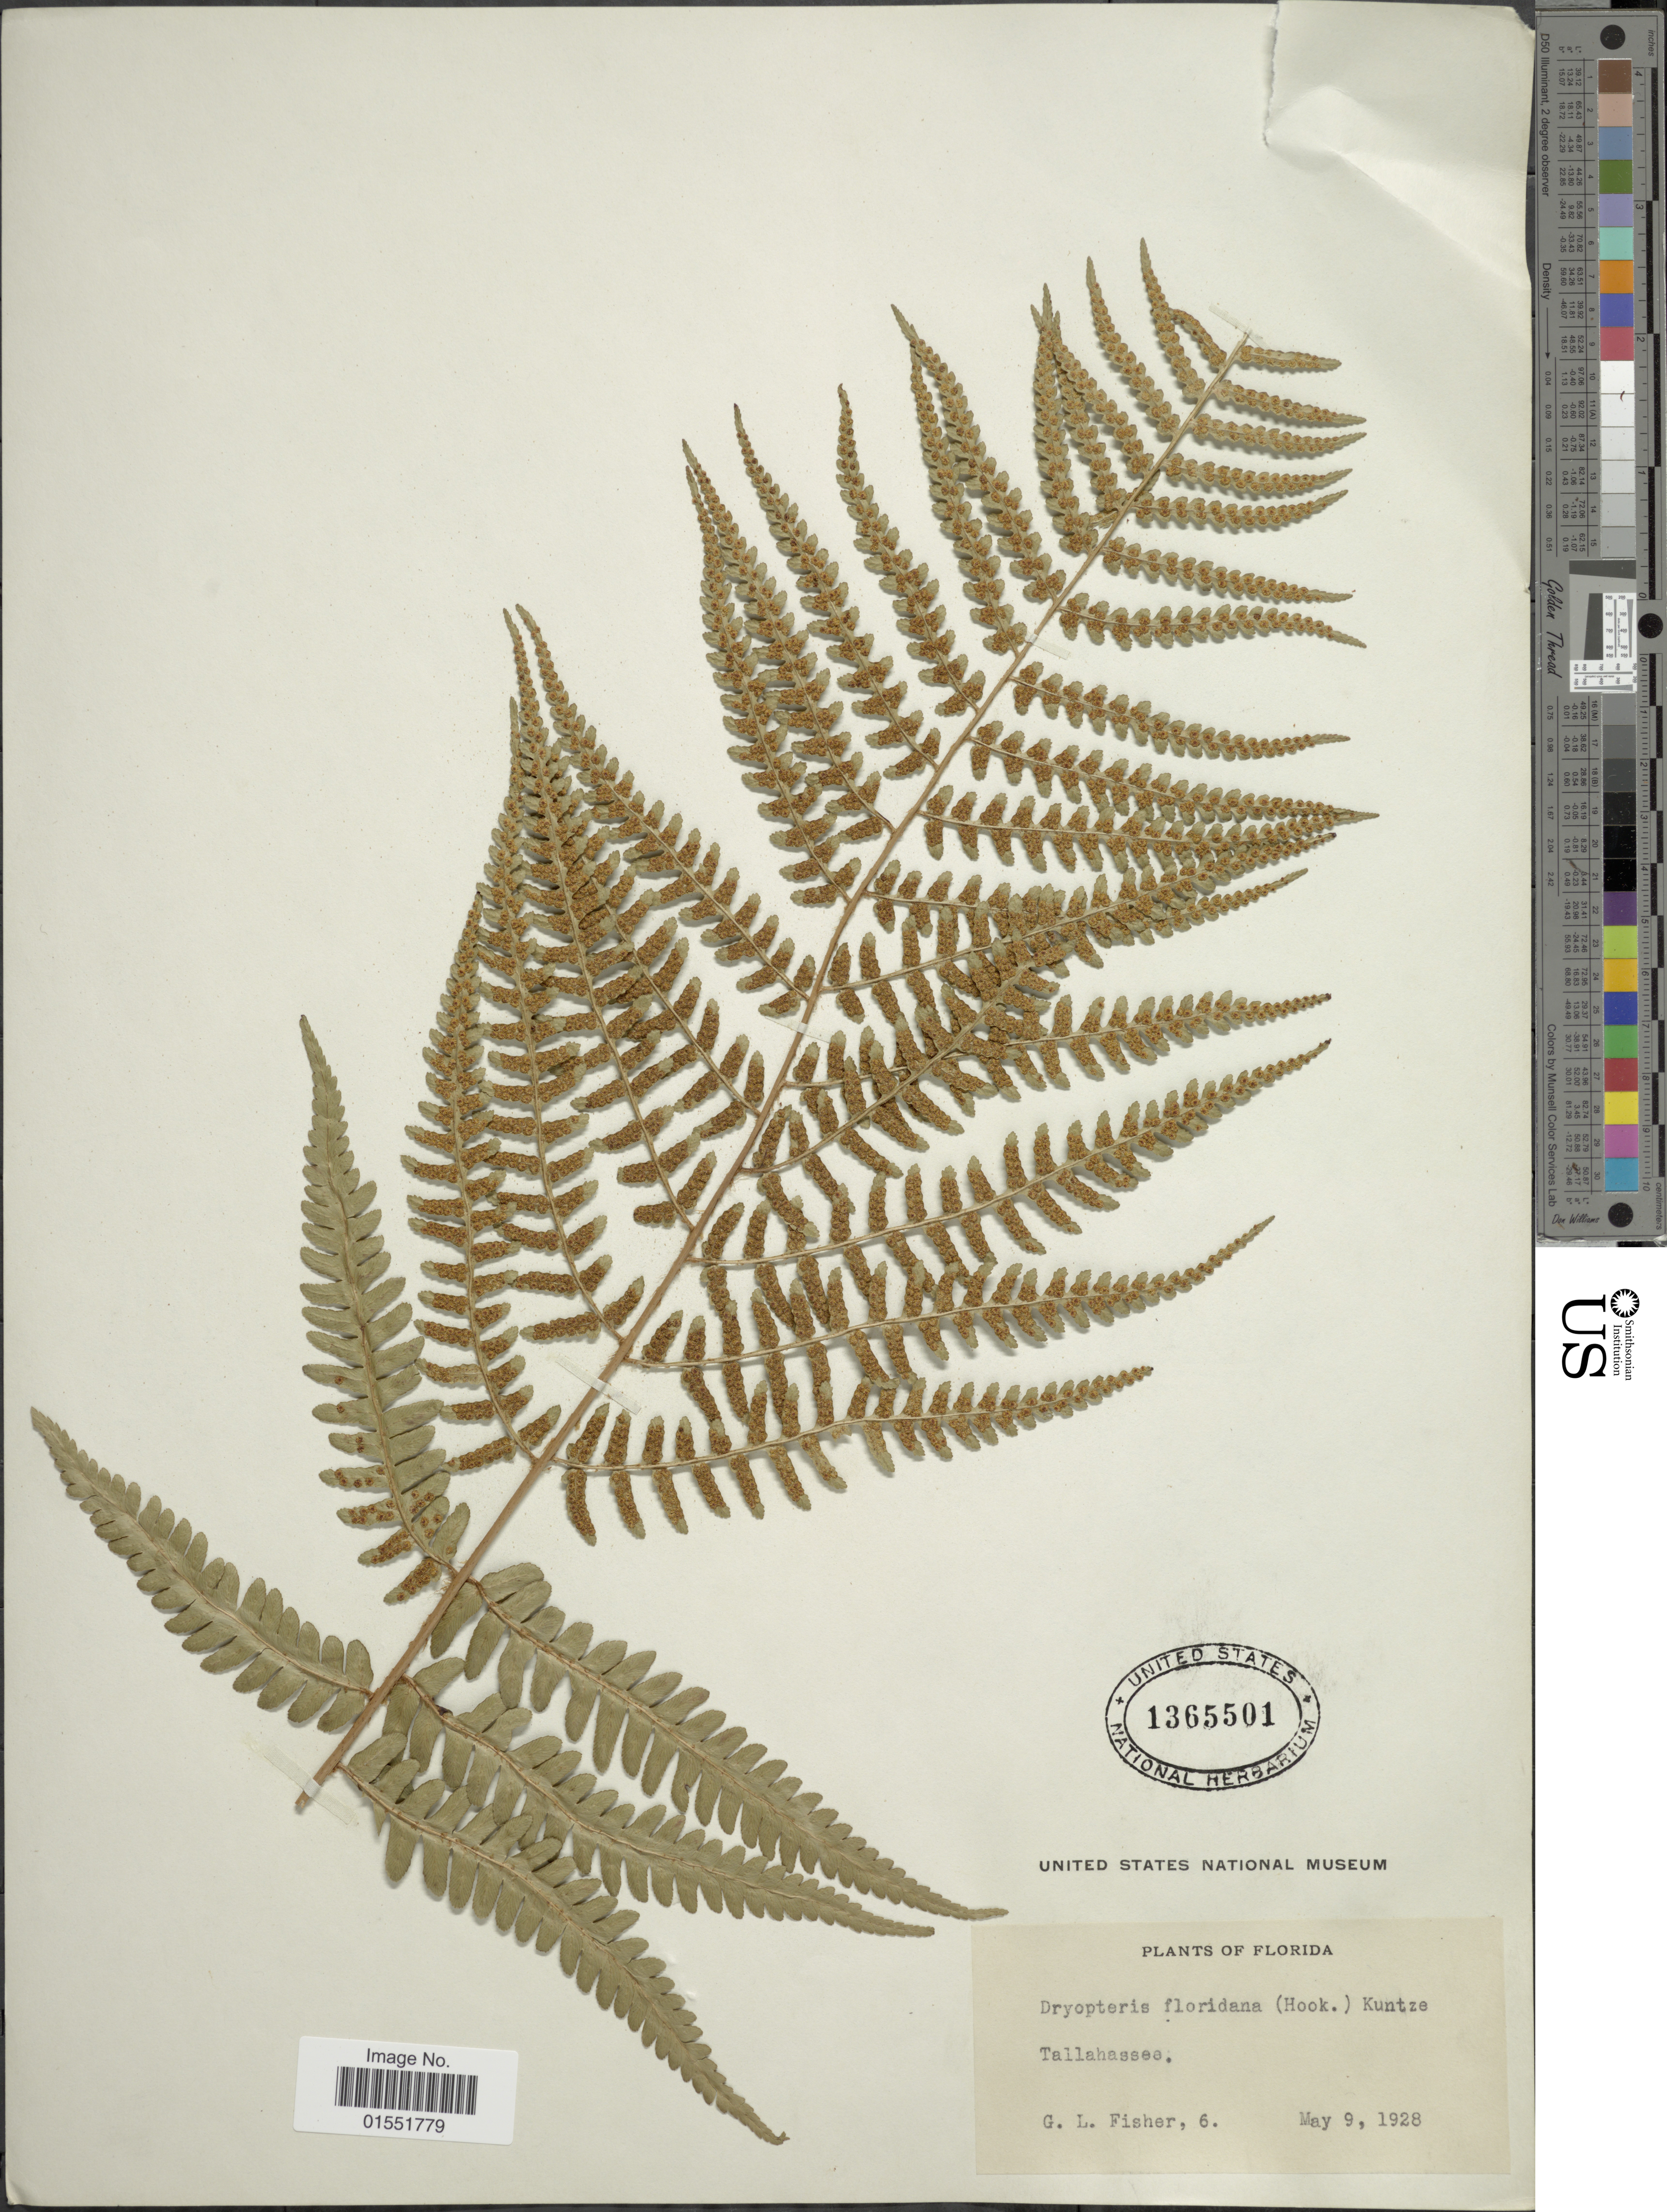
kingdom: Plantae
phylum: Tracheophyta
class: Polypodiopsida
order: Polypodiales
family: Dryopteridaceae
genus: Dryopteris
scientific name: Dryopteris ludoviciana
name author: (Kunze) Small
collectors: G. L. Fisher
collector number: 6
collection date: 1928-05-09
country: United States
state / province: Florida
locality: Tallahassee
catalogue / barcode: US 1365501